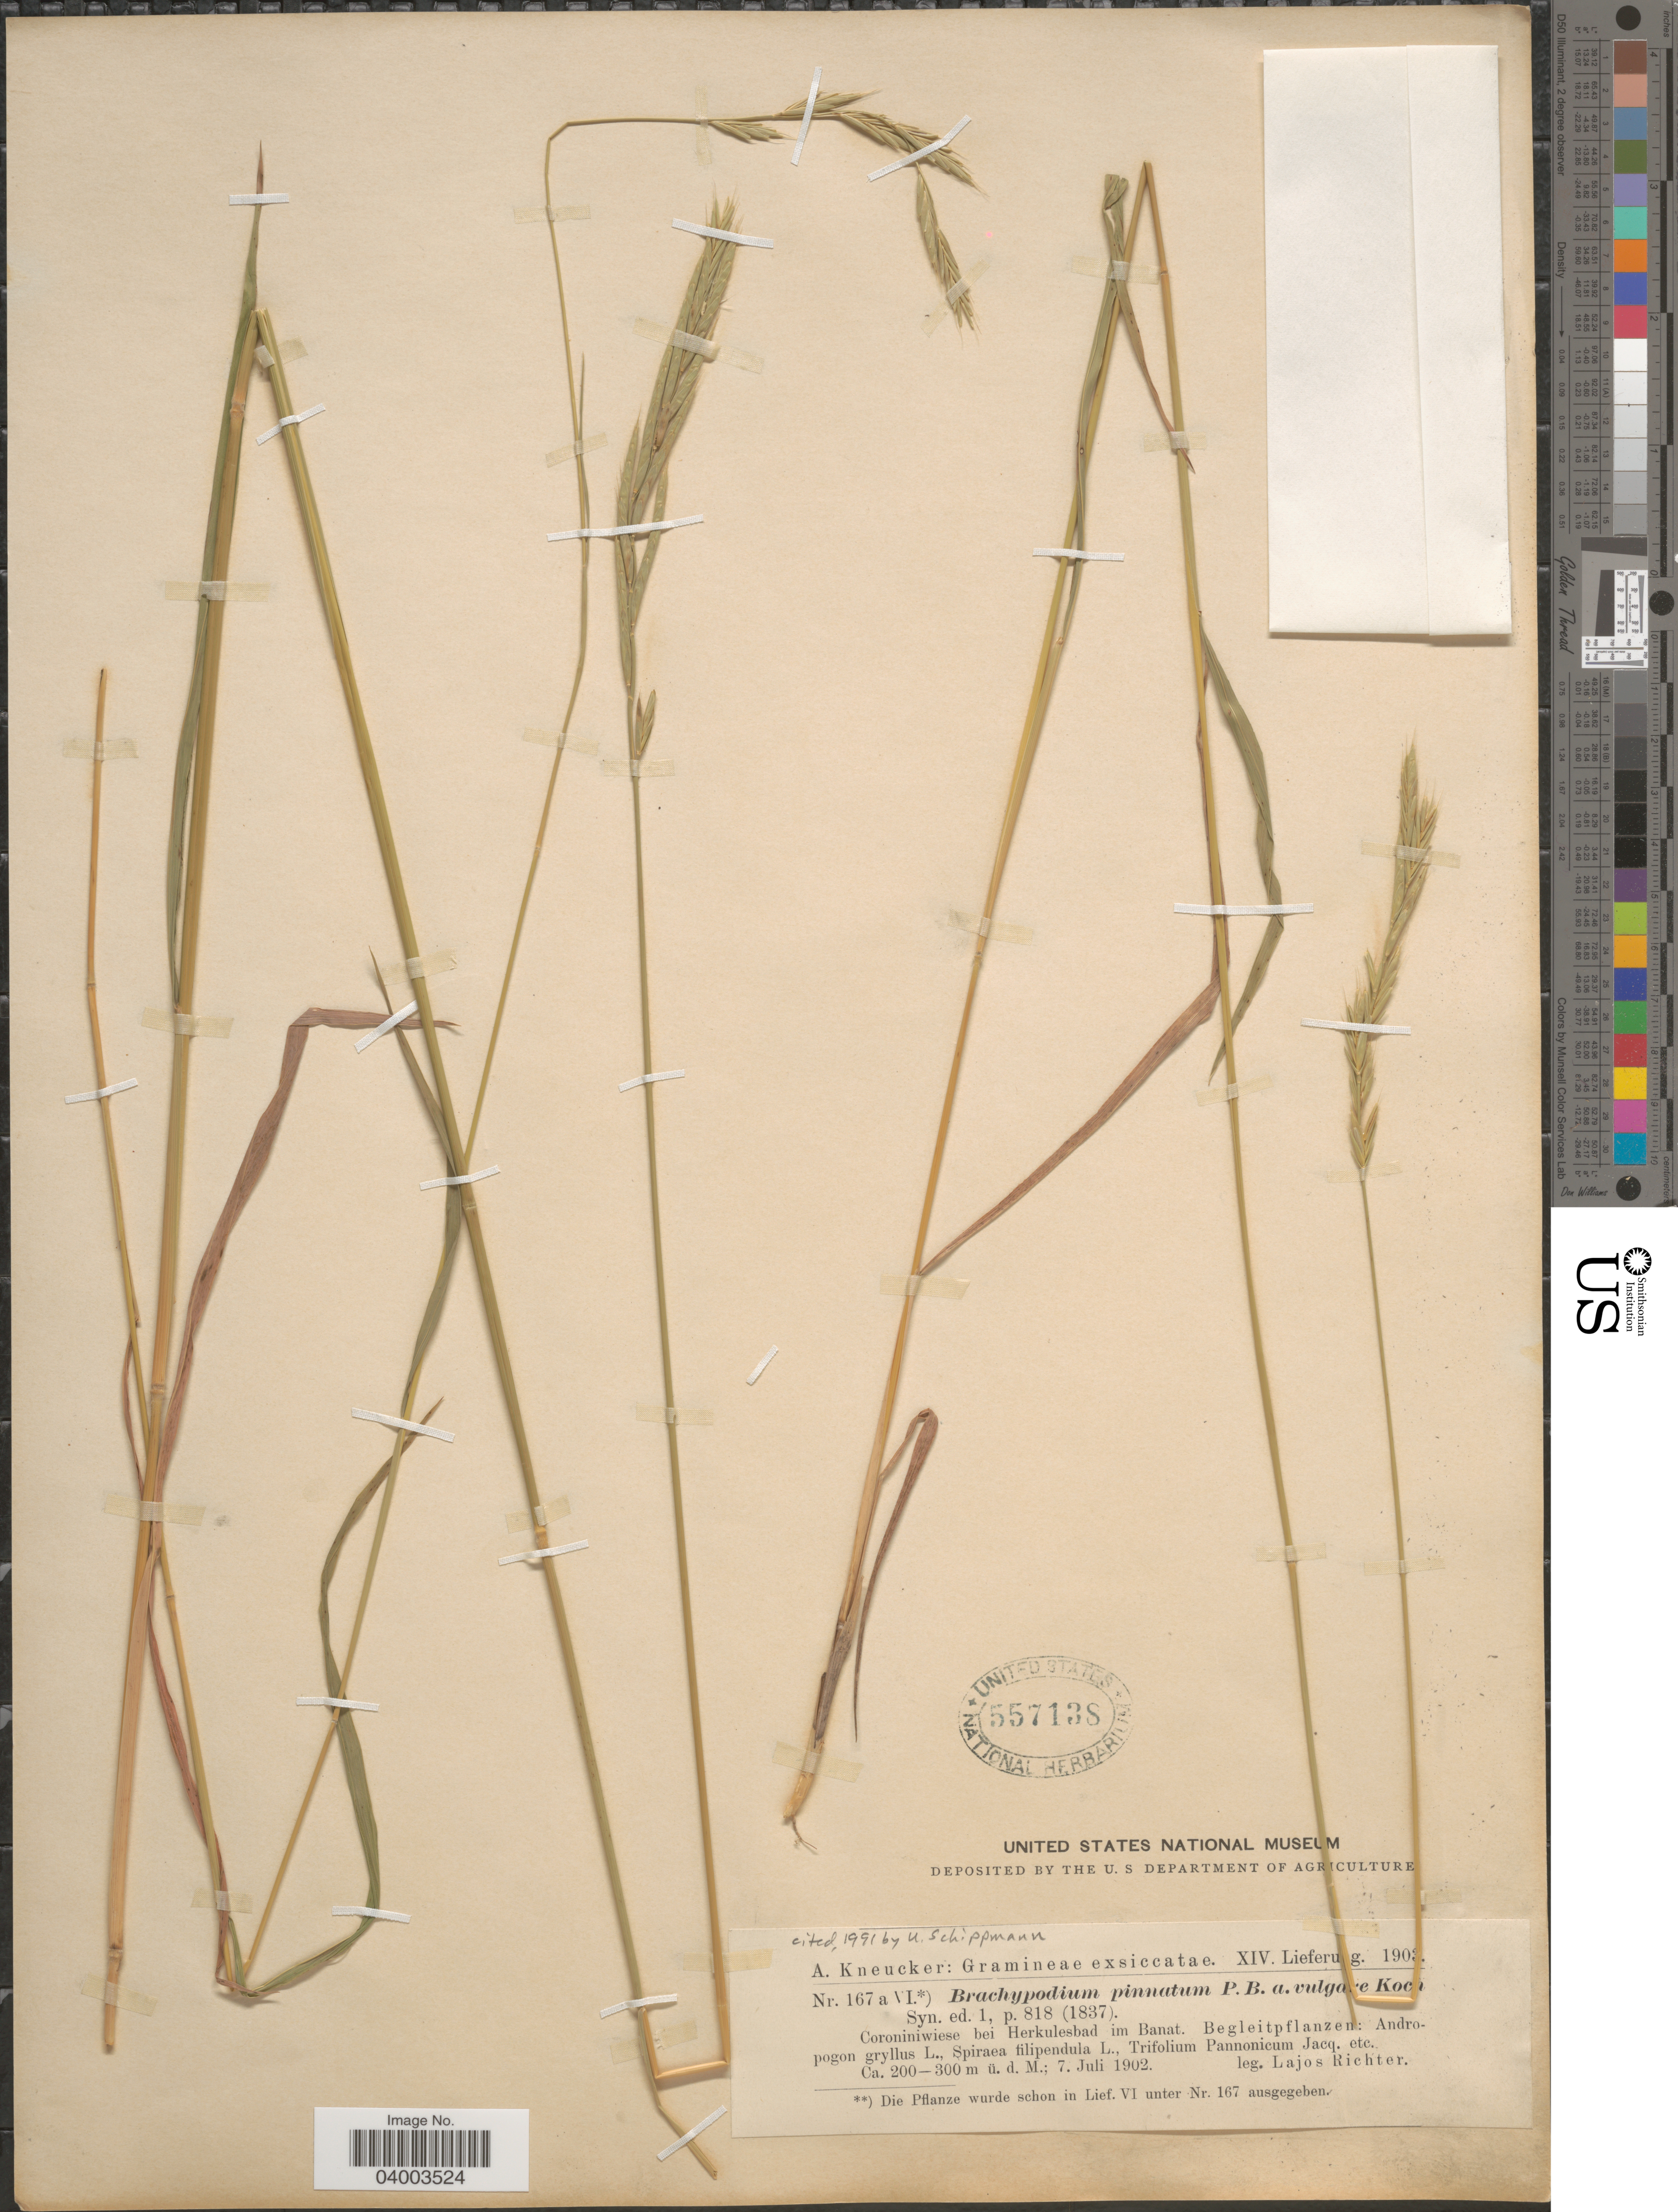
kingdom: Plantae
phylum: Tracheophyta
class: Liliopsida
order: Poales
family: Poaceae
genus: Brachypodium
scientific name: Brachypodium pinnatum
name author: (L.) P. Beauv.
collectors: R. Lajos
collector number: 167a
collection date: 1902-07-07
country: Romania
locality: Coroniniwiese bei Herkulesbad im Banat.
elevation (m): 200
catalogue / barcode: US 557138